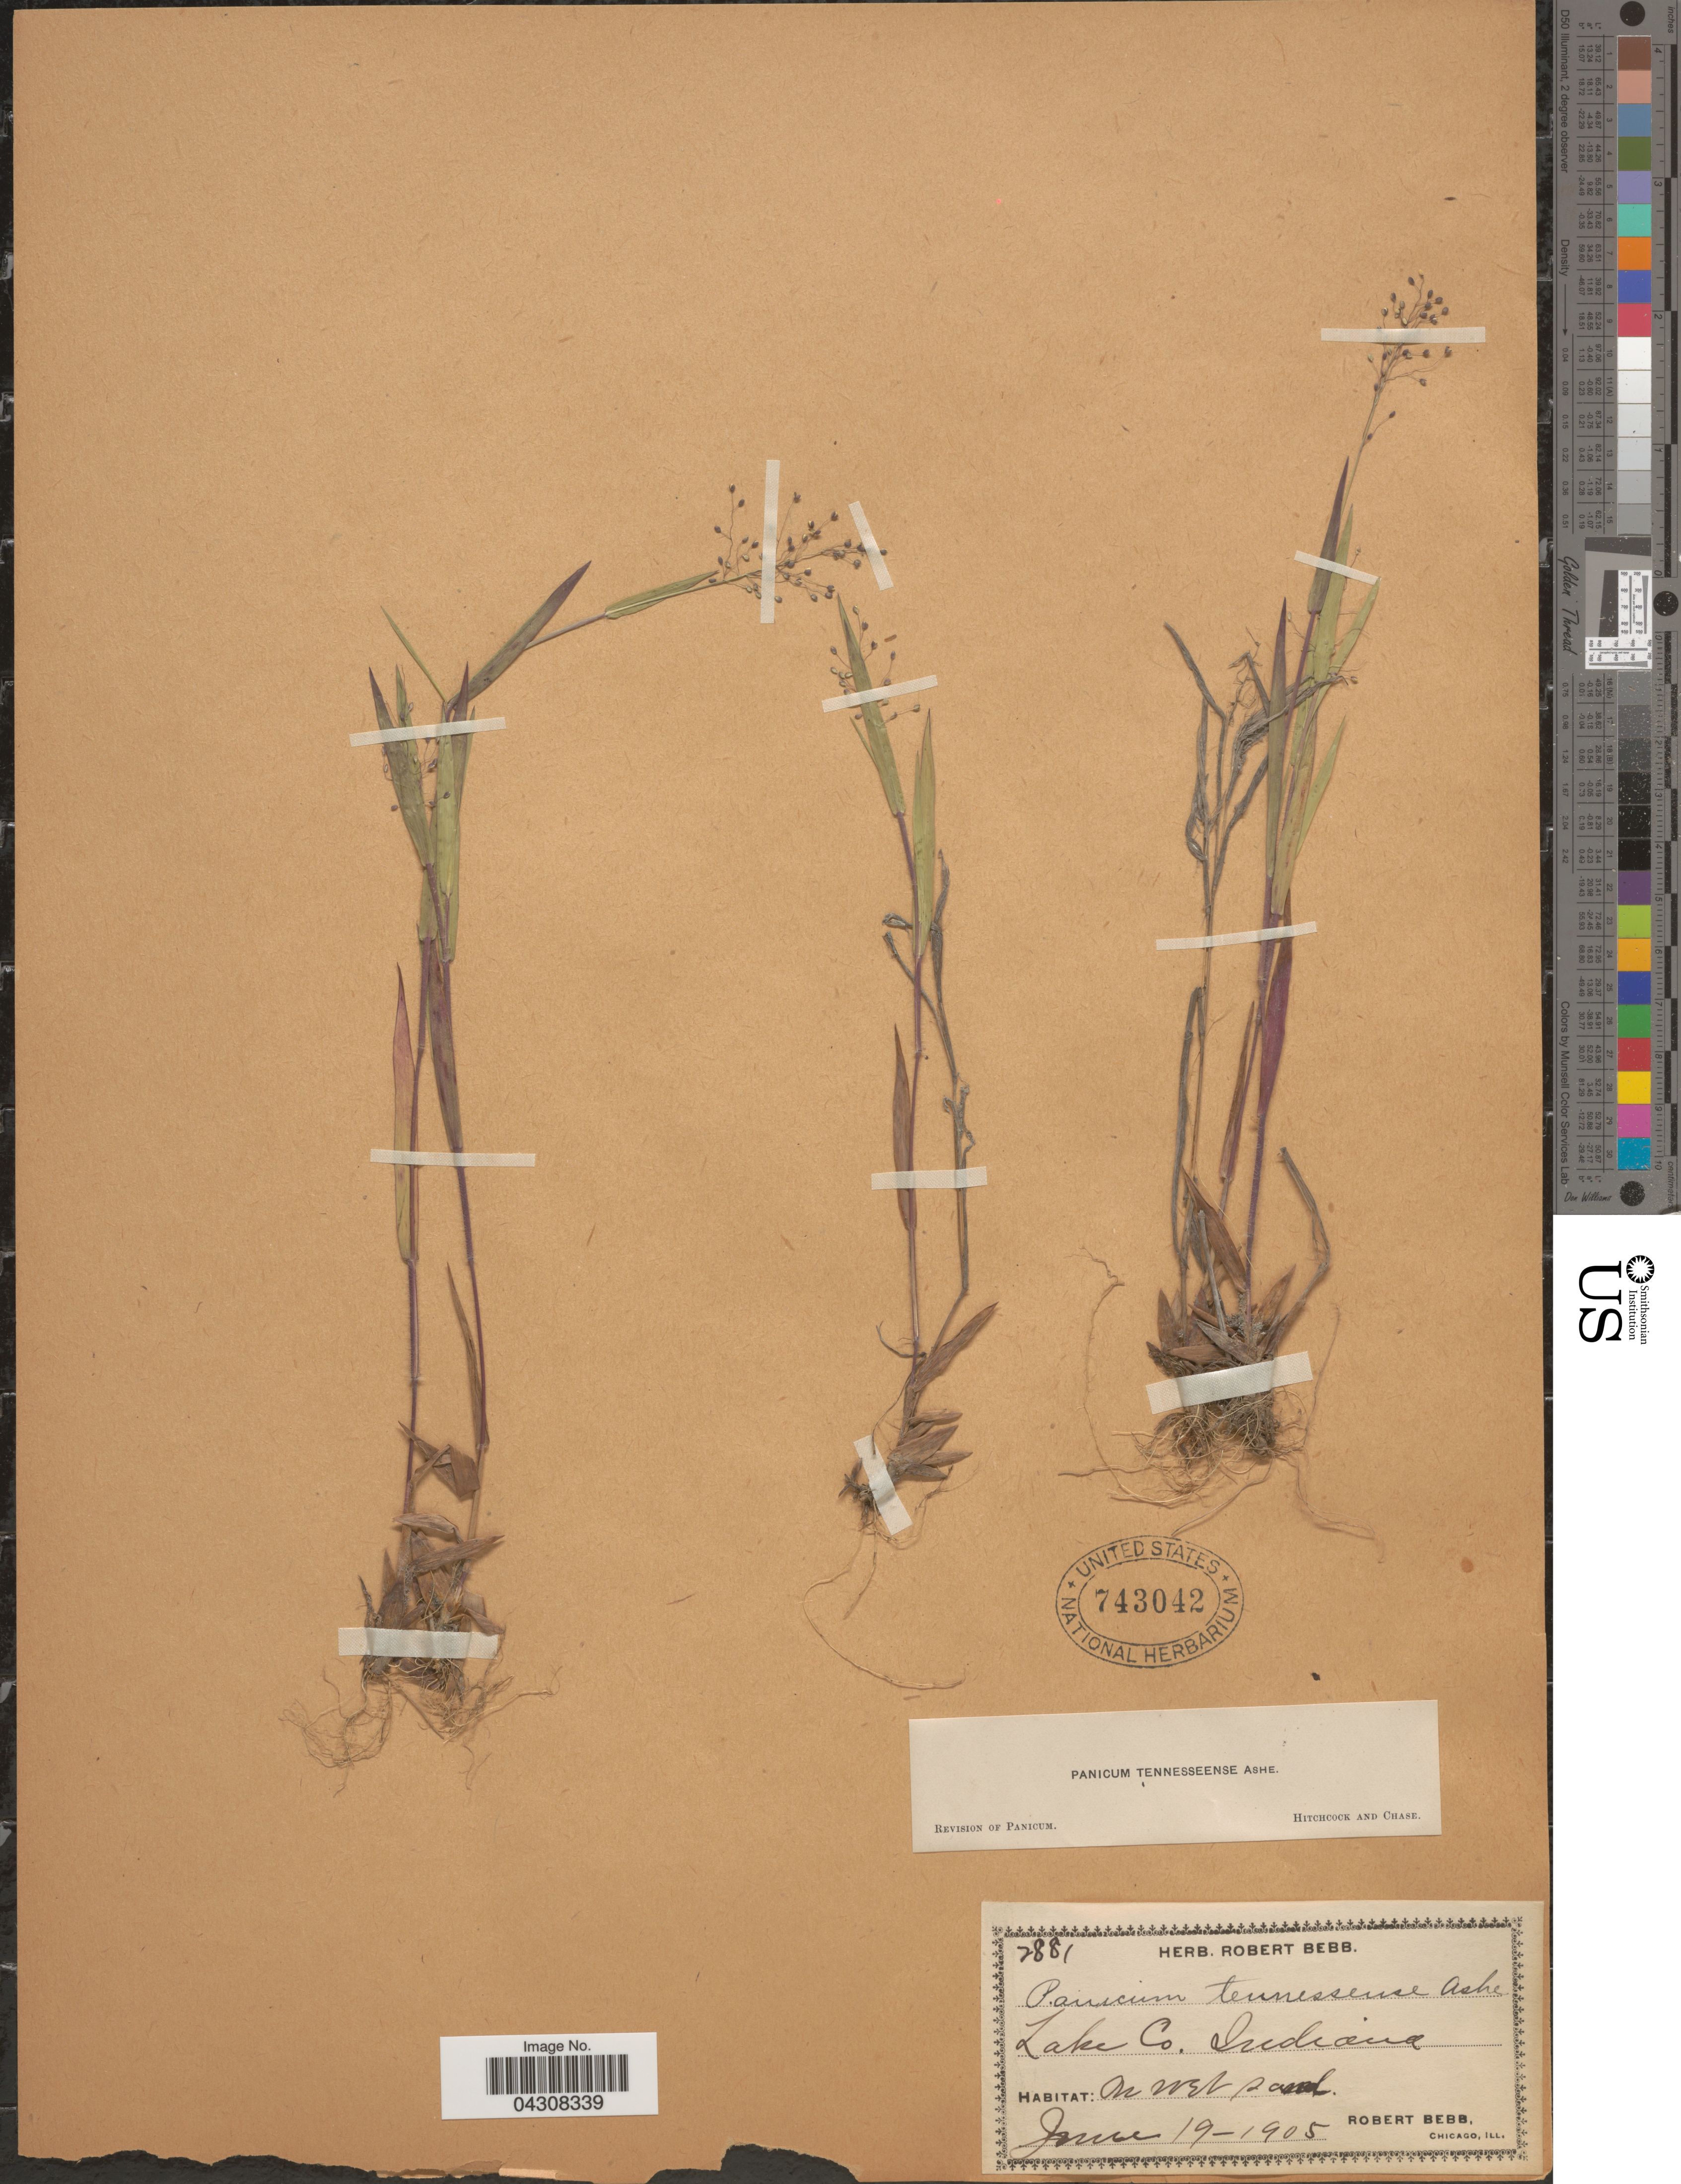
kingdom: Plantae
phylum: Tracheophyta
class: Liliopsida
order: Poales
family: Poaceae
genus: Dichanthelium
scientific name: Dichanthelium acuminatum var. acuminatum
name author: (Sw.) Gould & C.A. Clark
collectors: R. Bebb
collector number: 2881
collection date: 1905-06-19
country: United States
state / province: Indiana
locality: Lake Co. On wet sand.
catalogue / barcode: US 743042